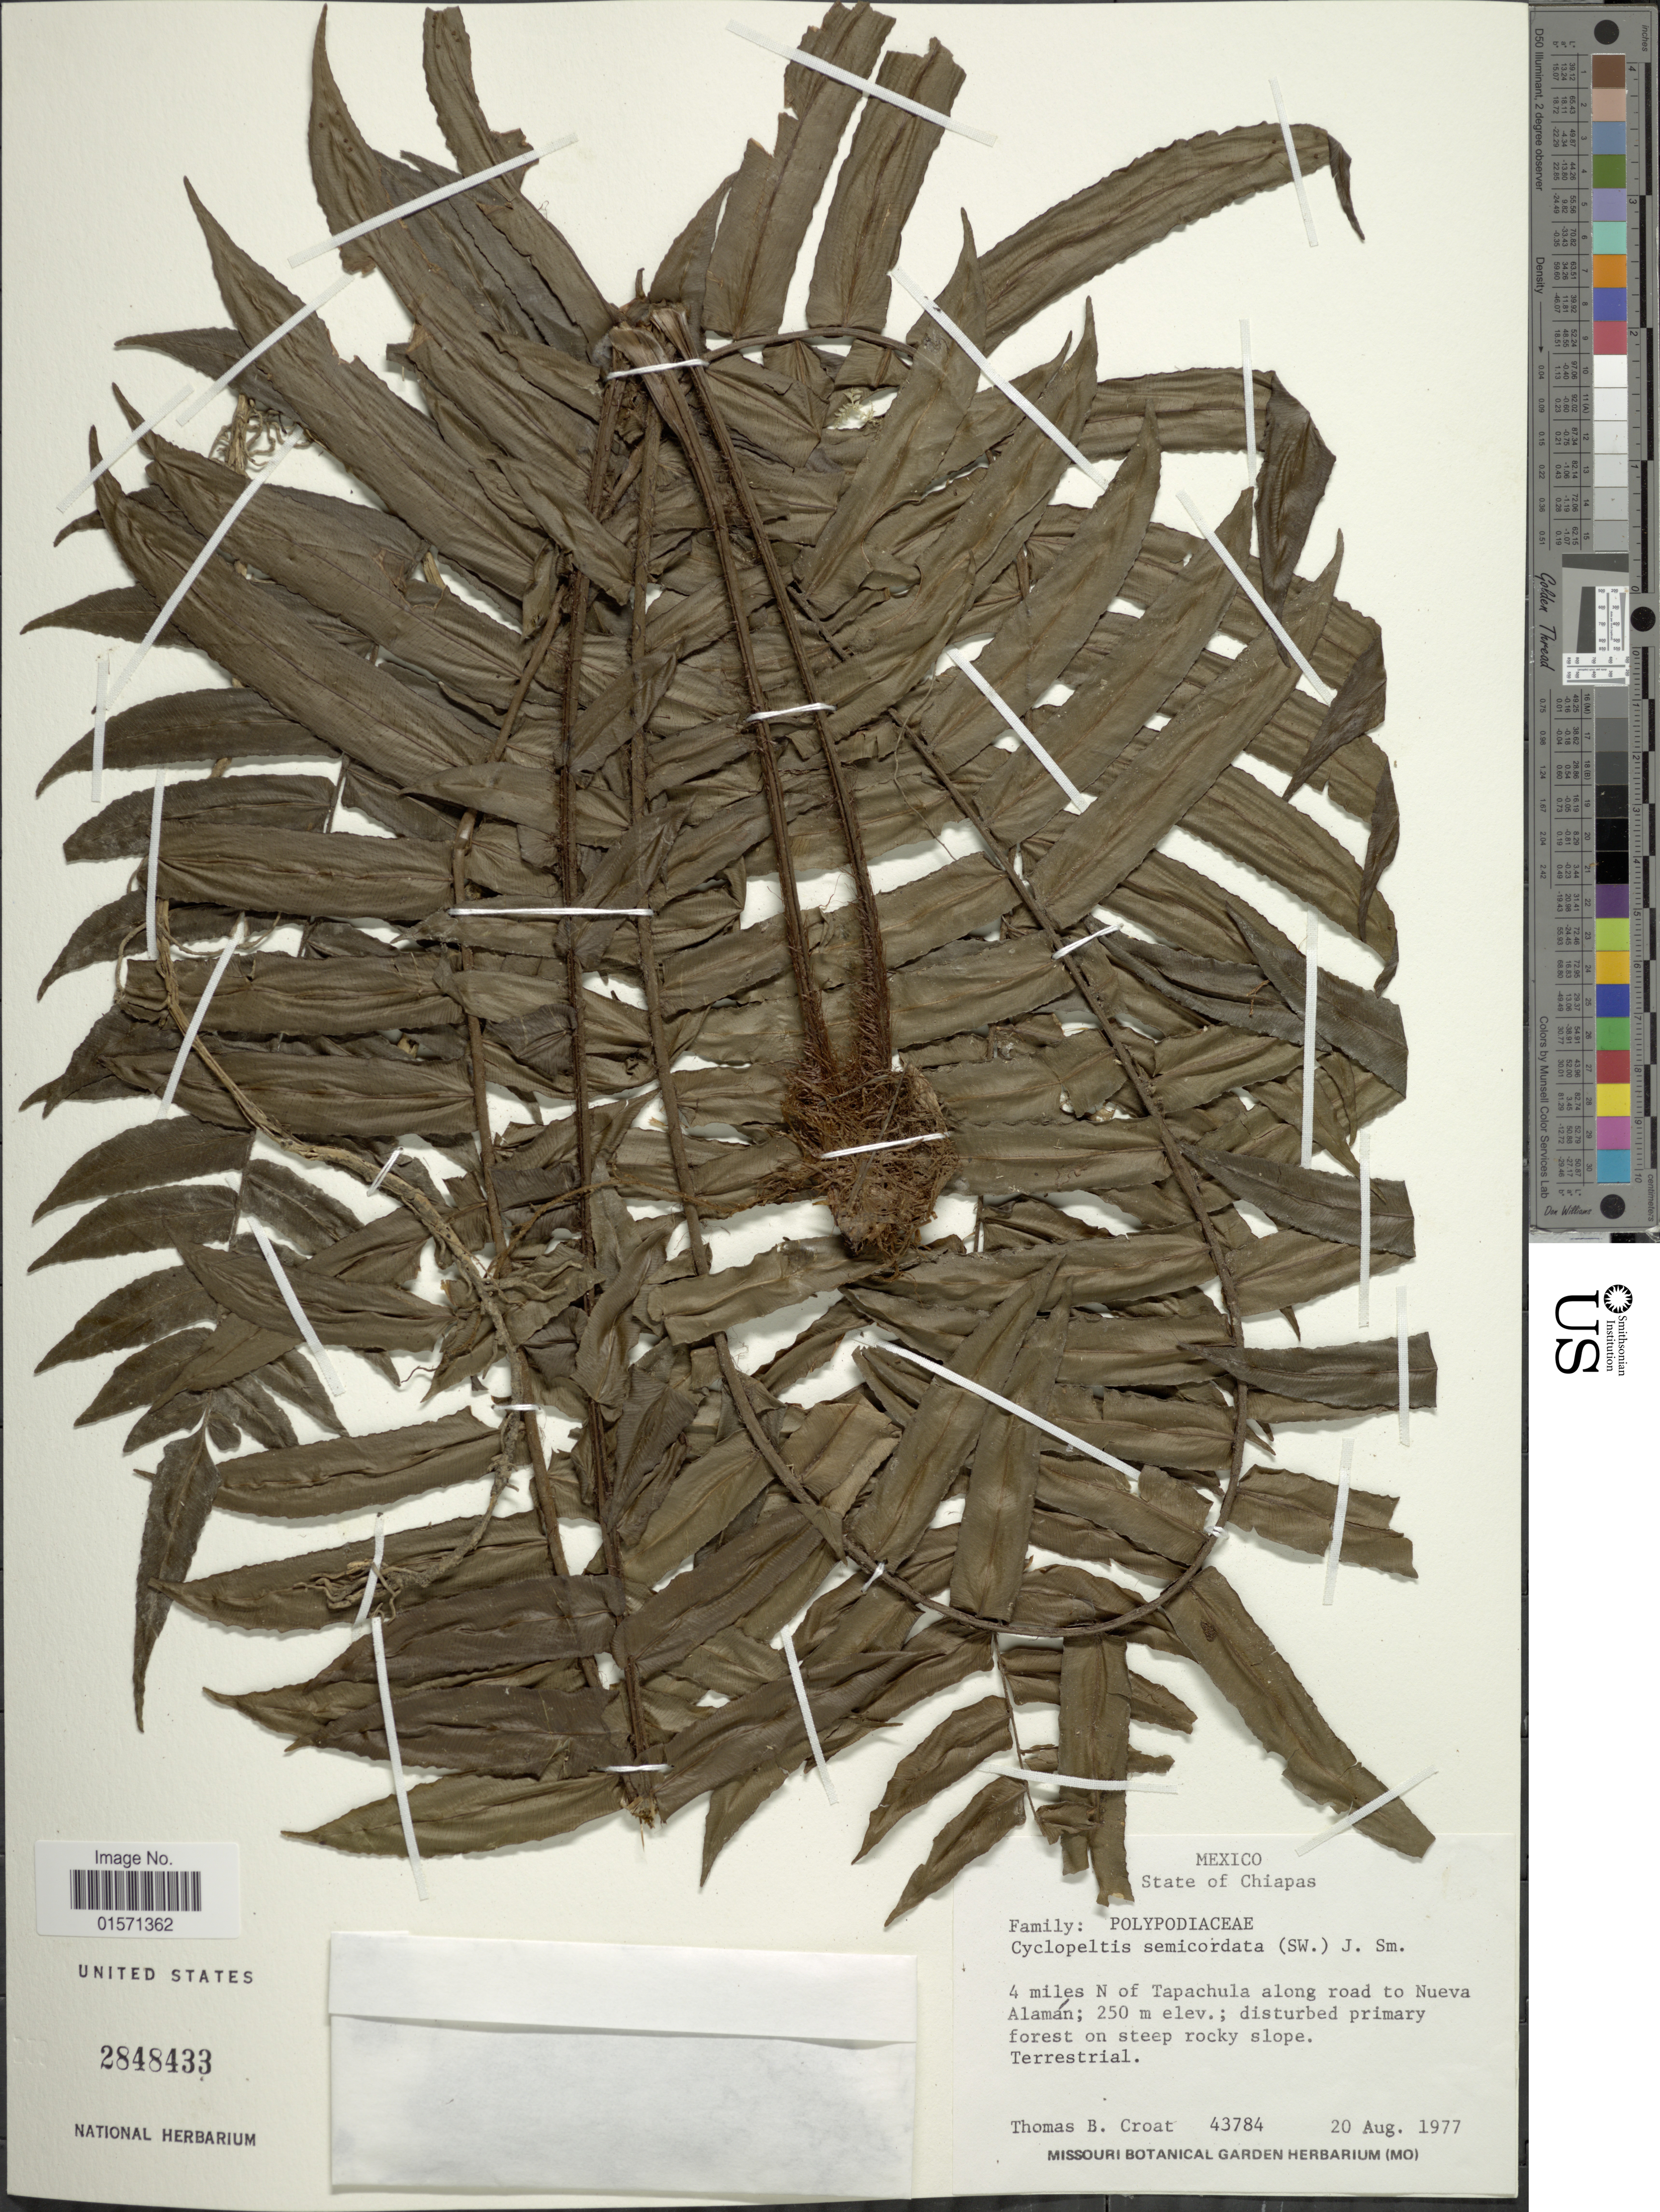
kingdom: Plantae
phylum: Tracheophyta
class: Polypodiopsida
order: Polypodiales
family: Lomariopsidaceae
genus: Cyclopeltis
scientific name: Cyclopeltis semicordata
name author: (Sw.) J. Sm.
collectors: T. B. Croat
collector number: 43784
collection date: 1977-08-20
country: Mexico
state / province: Chiapas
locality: State of Chiapas. 4 miles N of Tapachula along road to Neuva Alaman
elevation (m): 250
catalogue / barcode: US 2848433